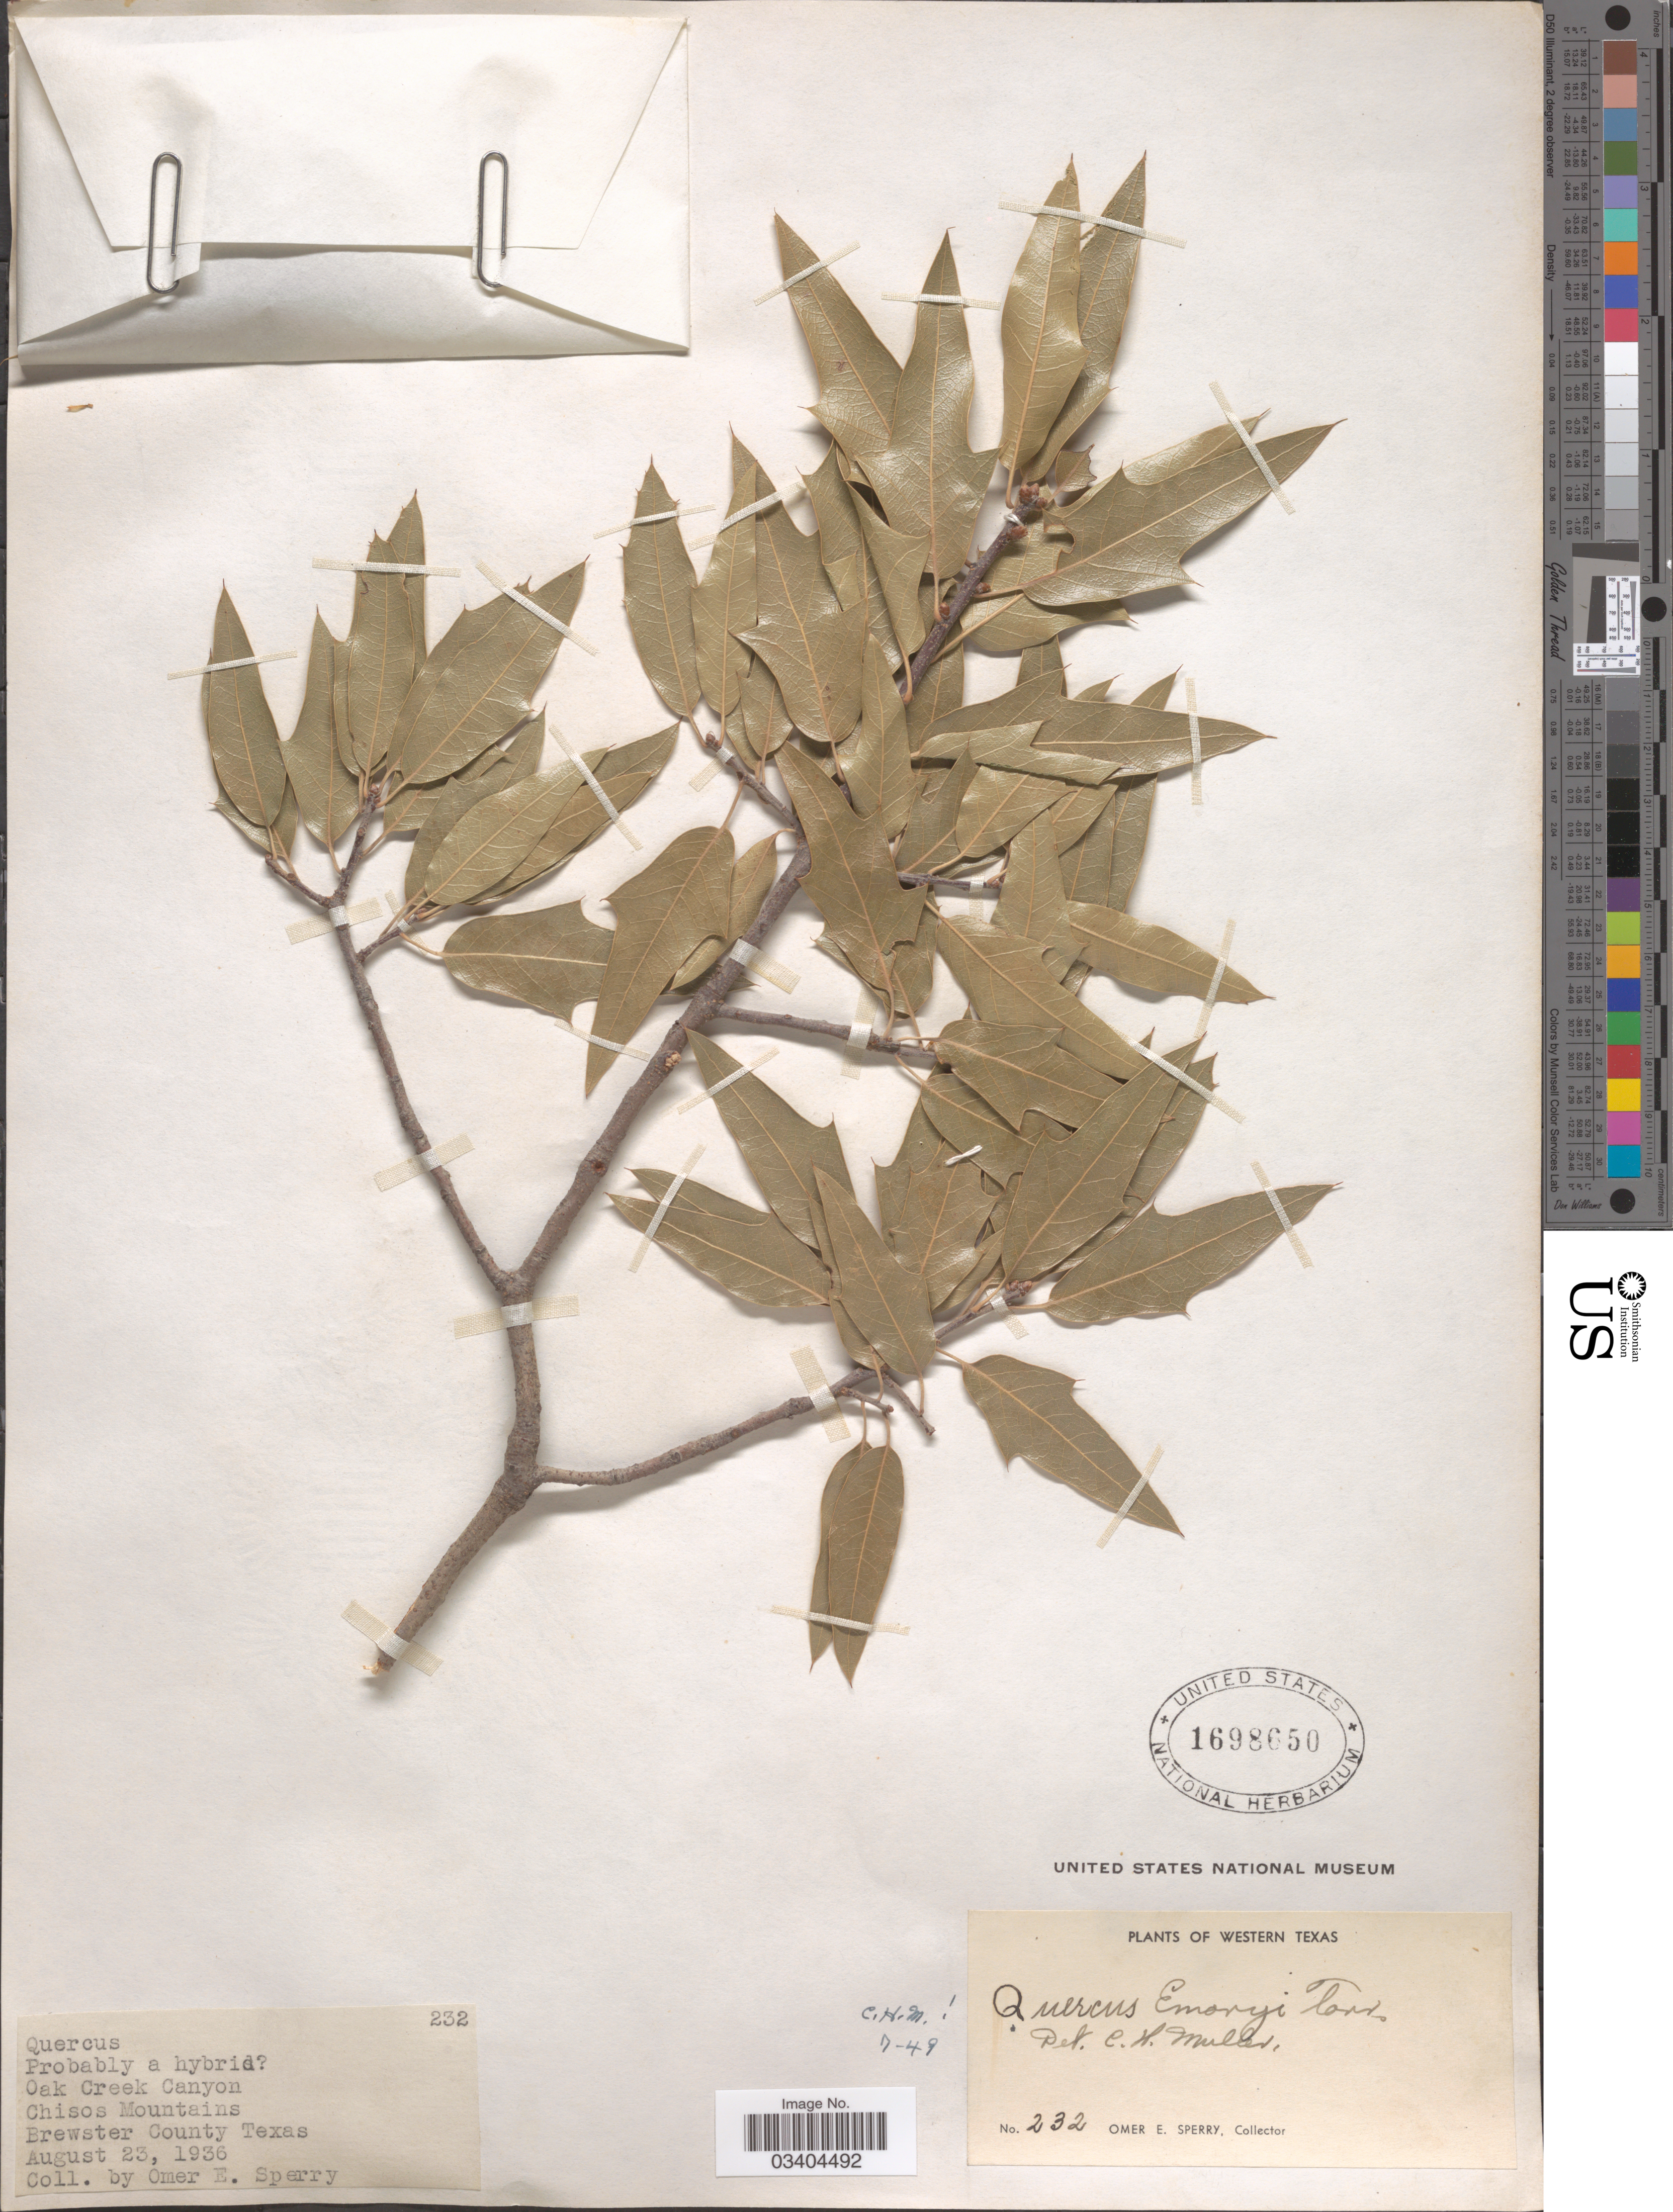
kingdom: Plantae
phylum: Tracheophyta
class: Magnoliopsida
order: Fagales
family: Fagaceae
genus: Quercus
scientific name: Quercus emoryi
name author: Torr. in Emory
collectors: O. E. Sperry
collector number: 232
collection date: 1936-08-23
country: United States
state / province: Texas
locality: Oak Creek Canyon. Chisos Mountains. Brewster County.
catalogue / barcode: US 1698650